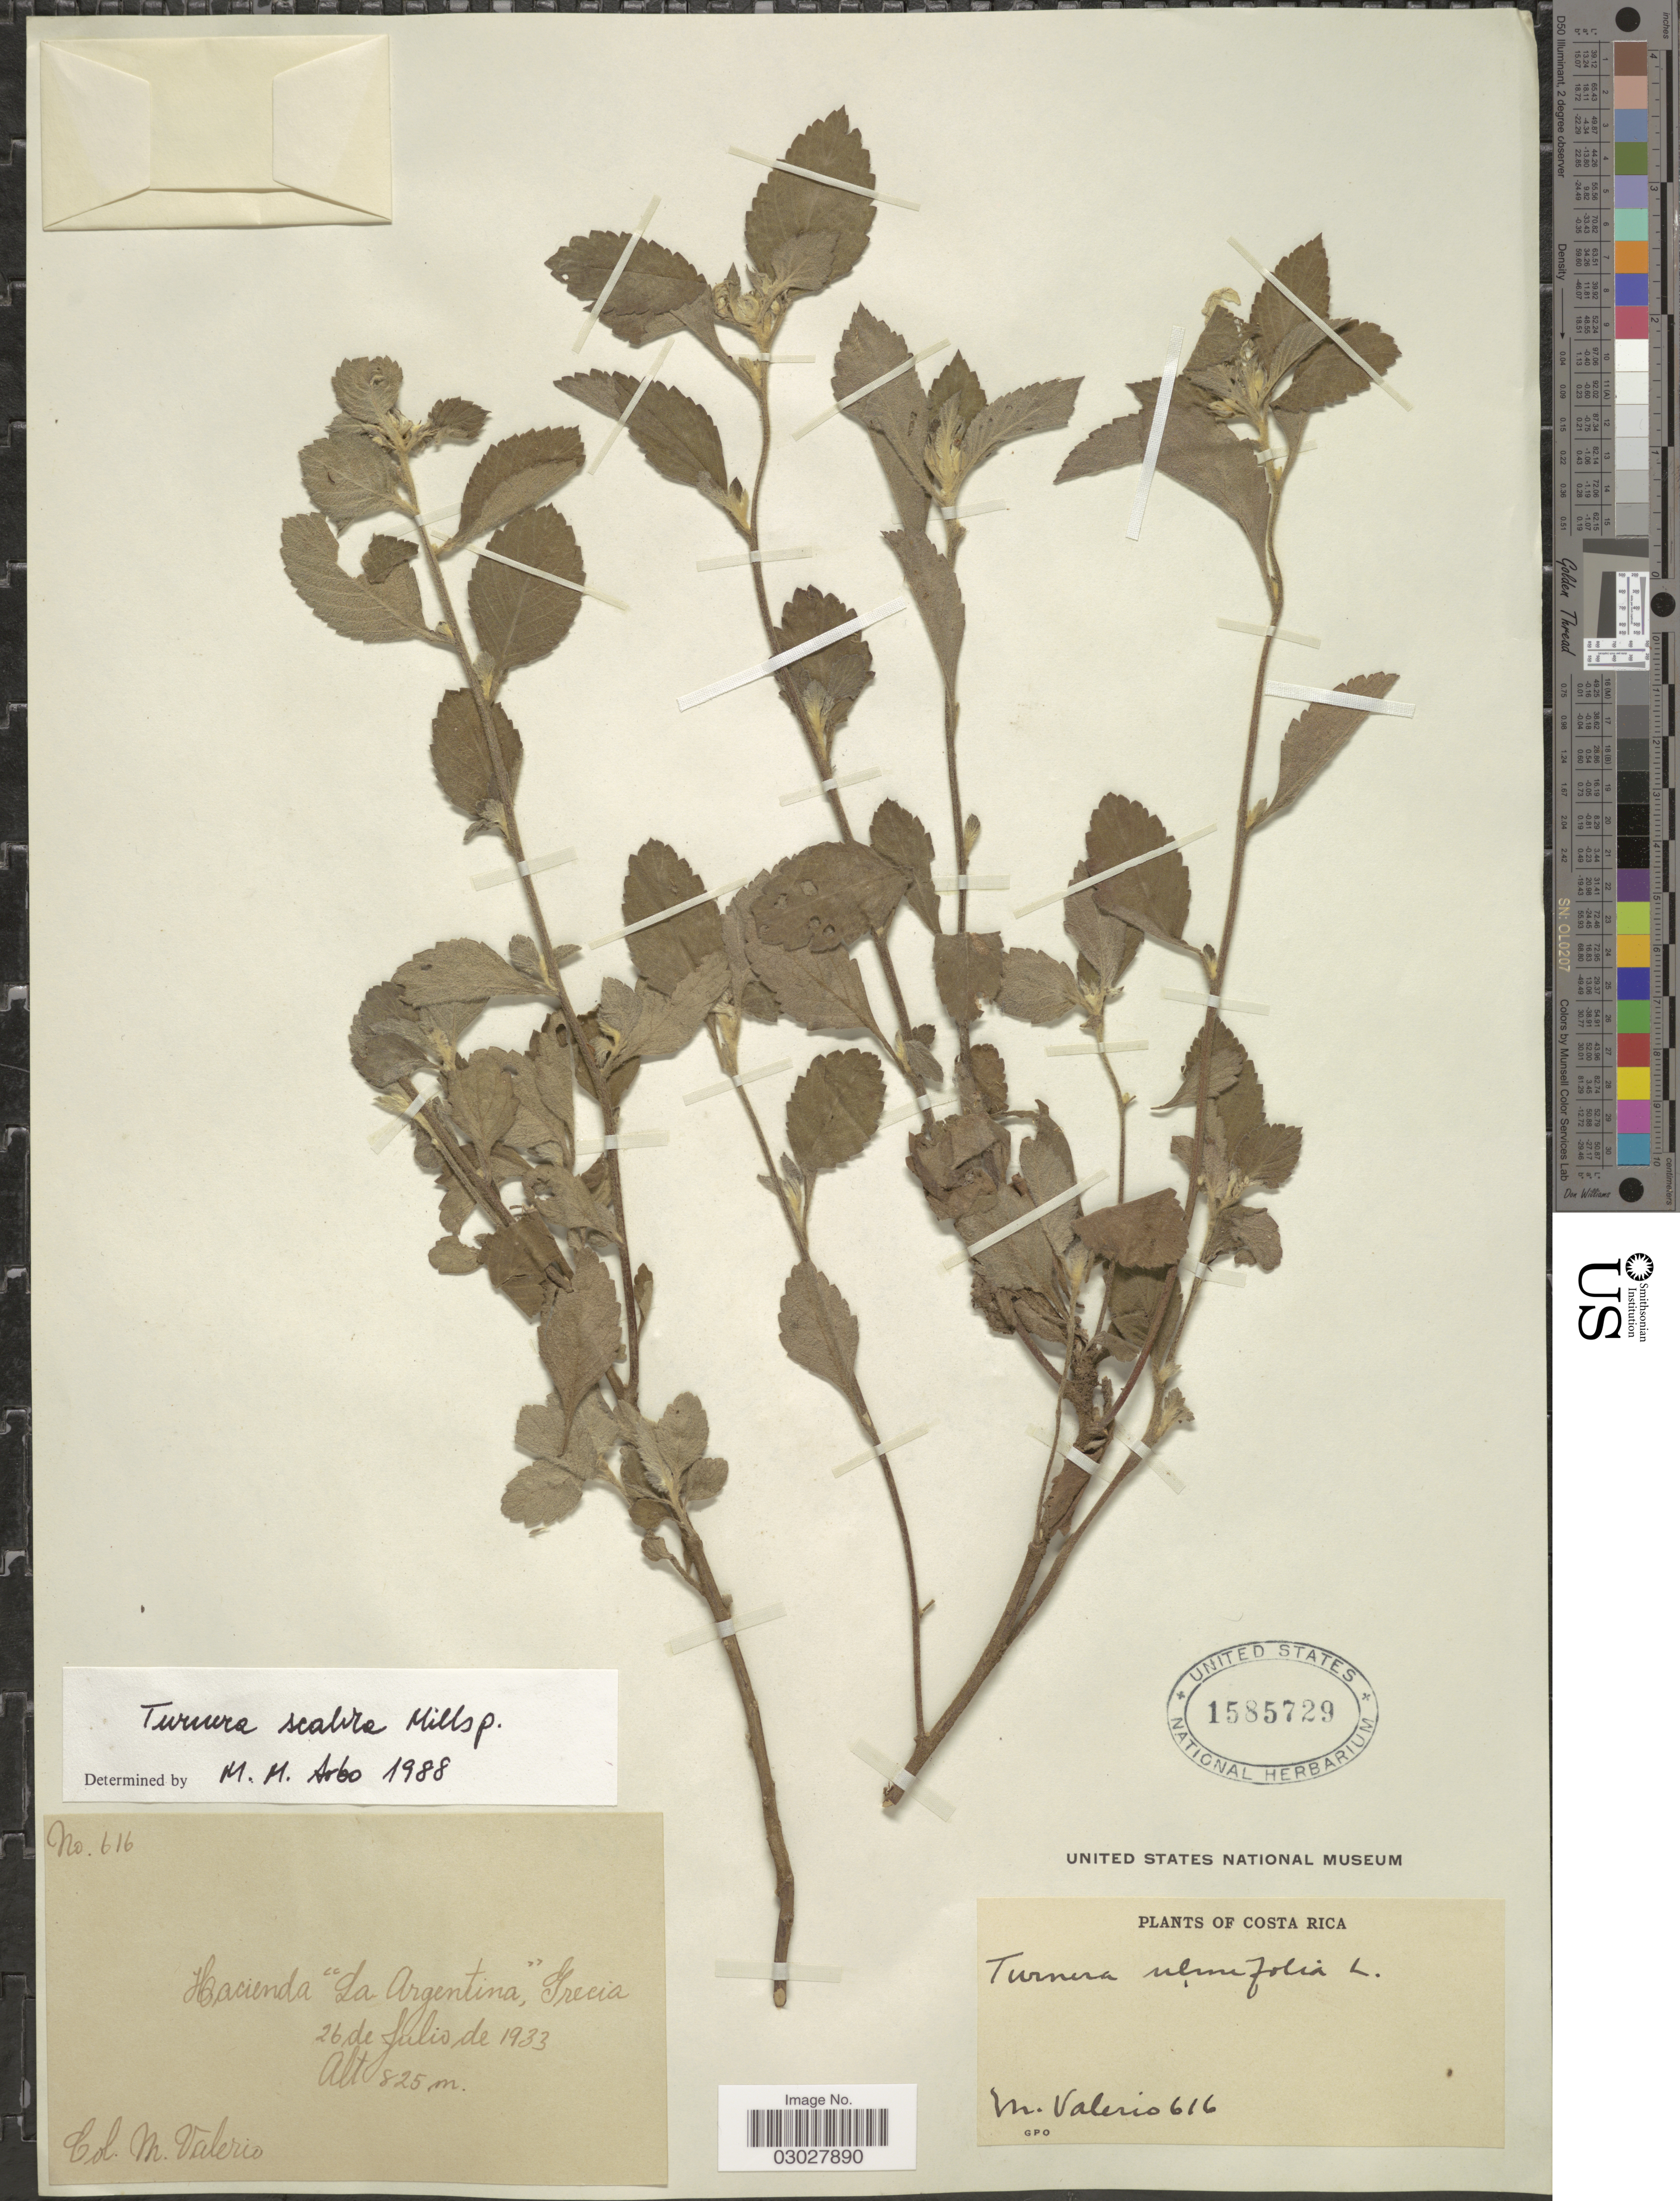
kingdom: Plantae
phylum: Tracheophyta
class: Magnoliopsida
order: Malpighiales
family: Turneraceae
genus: Turnera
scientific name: Turnera scabra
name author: Millsp.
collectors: M. Valerio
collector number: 616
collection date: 1933-07-26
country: Costa Rica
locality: Hacienda "La Argentina", Grecia.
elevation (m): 825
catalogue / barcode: US 1585729